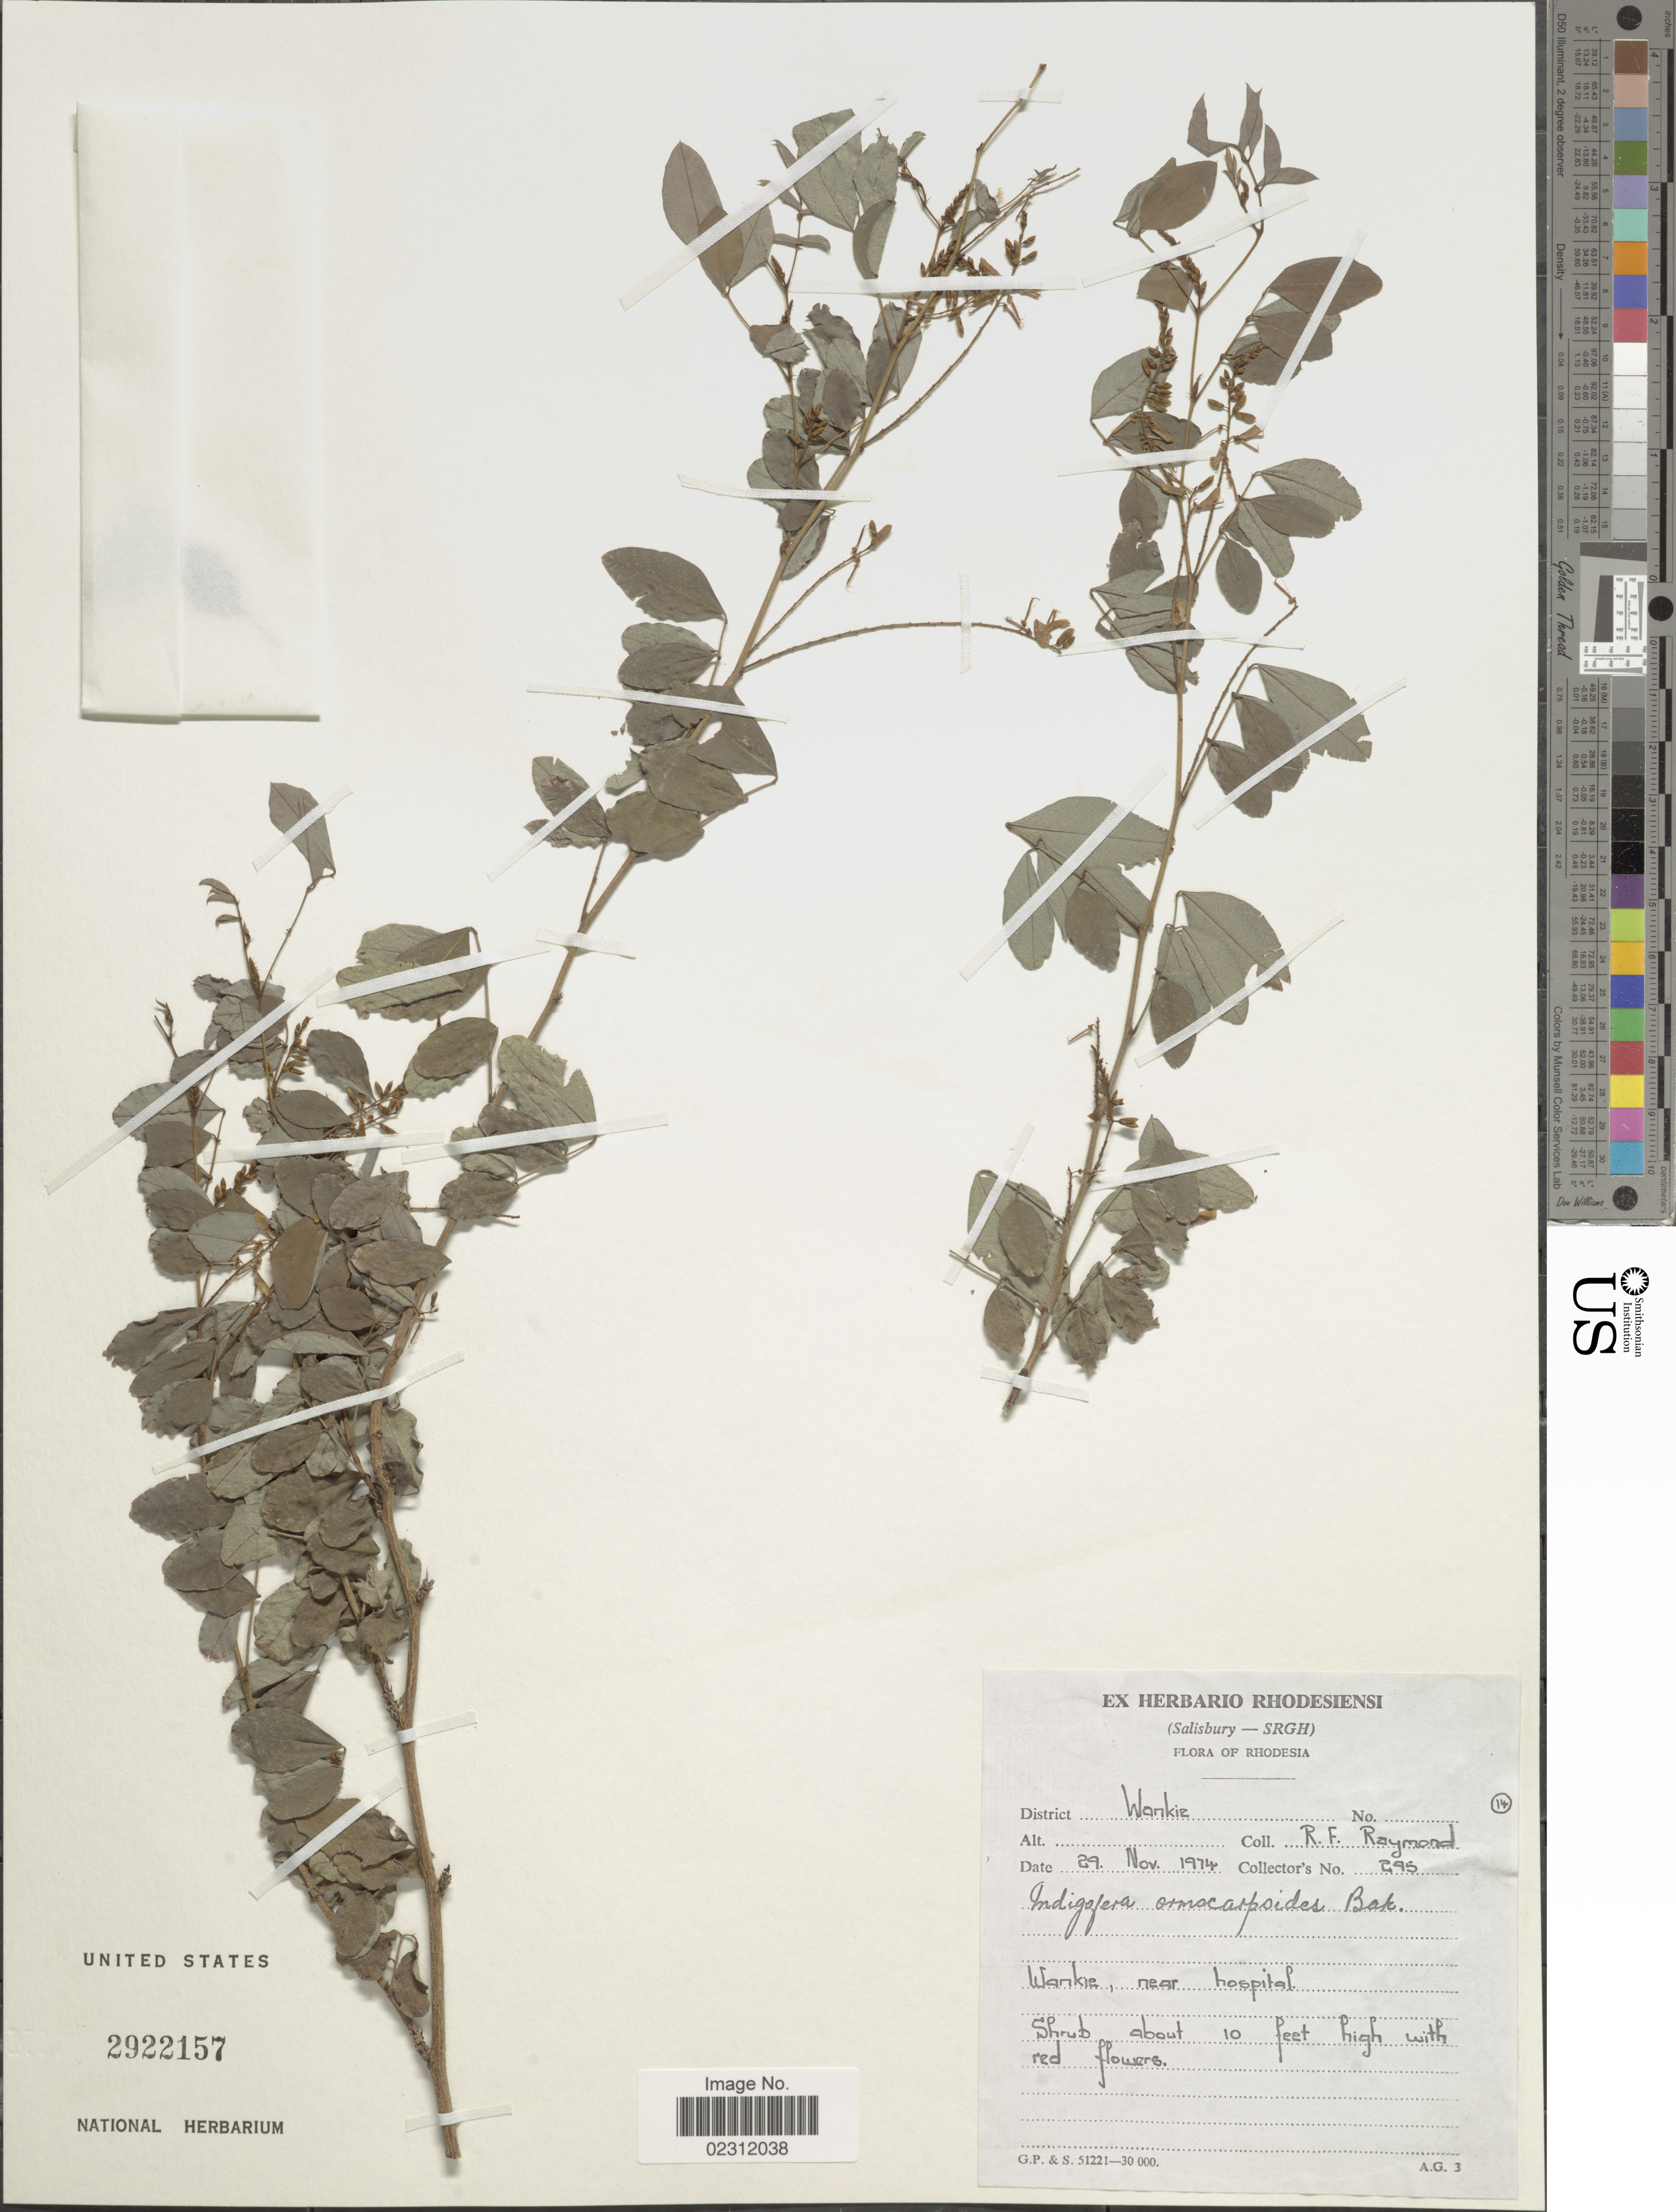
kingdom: Plantae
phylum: Tracheophyta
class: Magnoliopsida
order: Fabales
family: Fabaceae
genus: Indigofera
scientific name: Indigofera ormocarpoides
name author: Baker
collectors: R. Raymond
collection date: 1974-11-29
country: Zimbabwe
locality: District Wankie, near hospital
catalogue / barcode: US 2922157